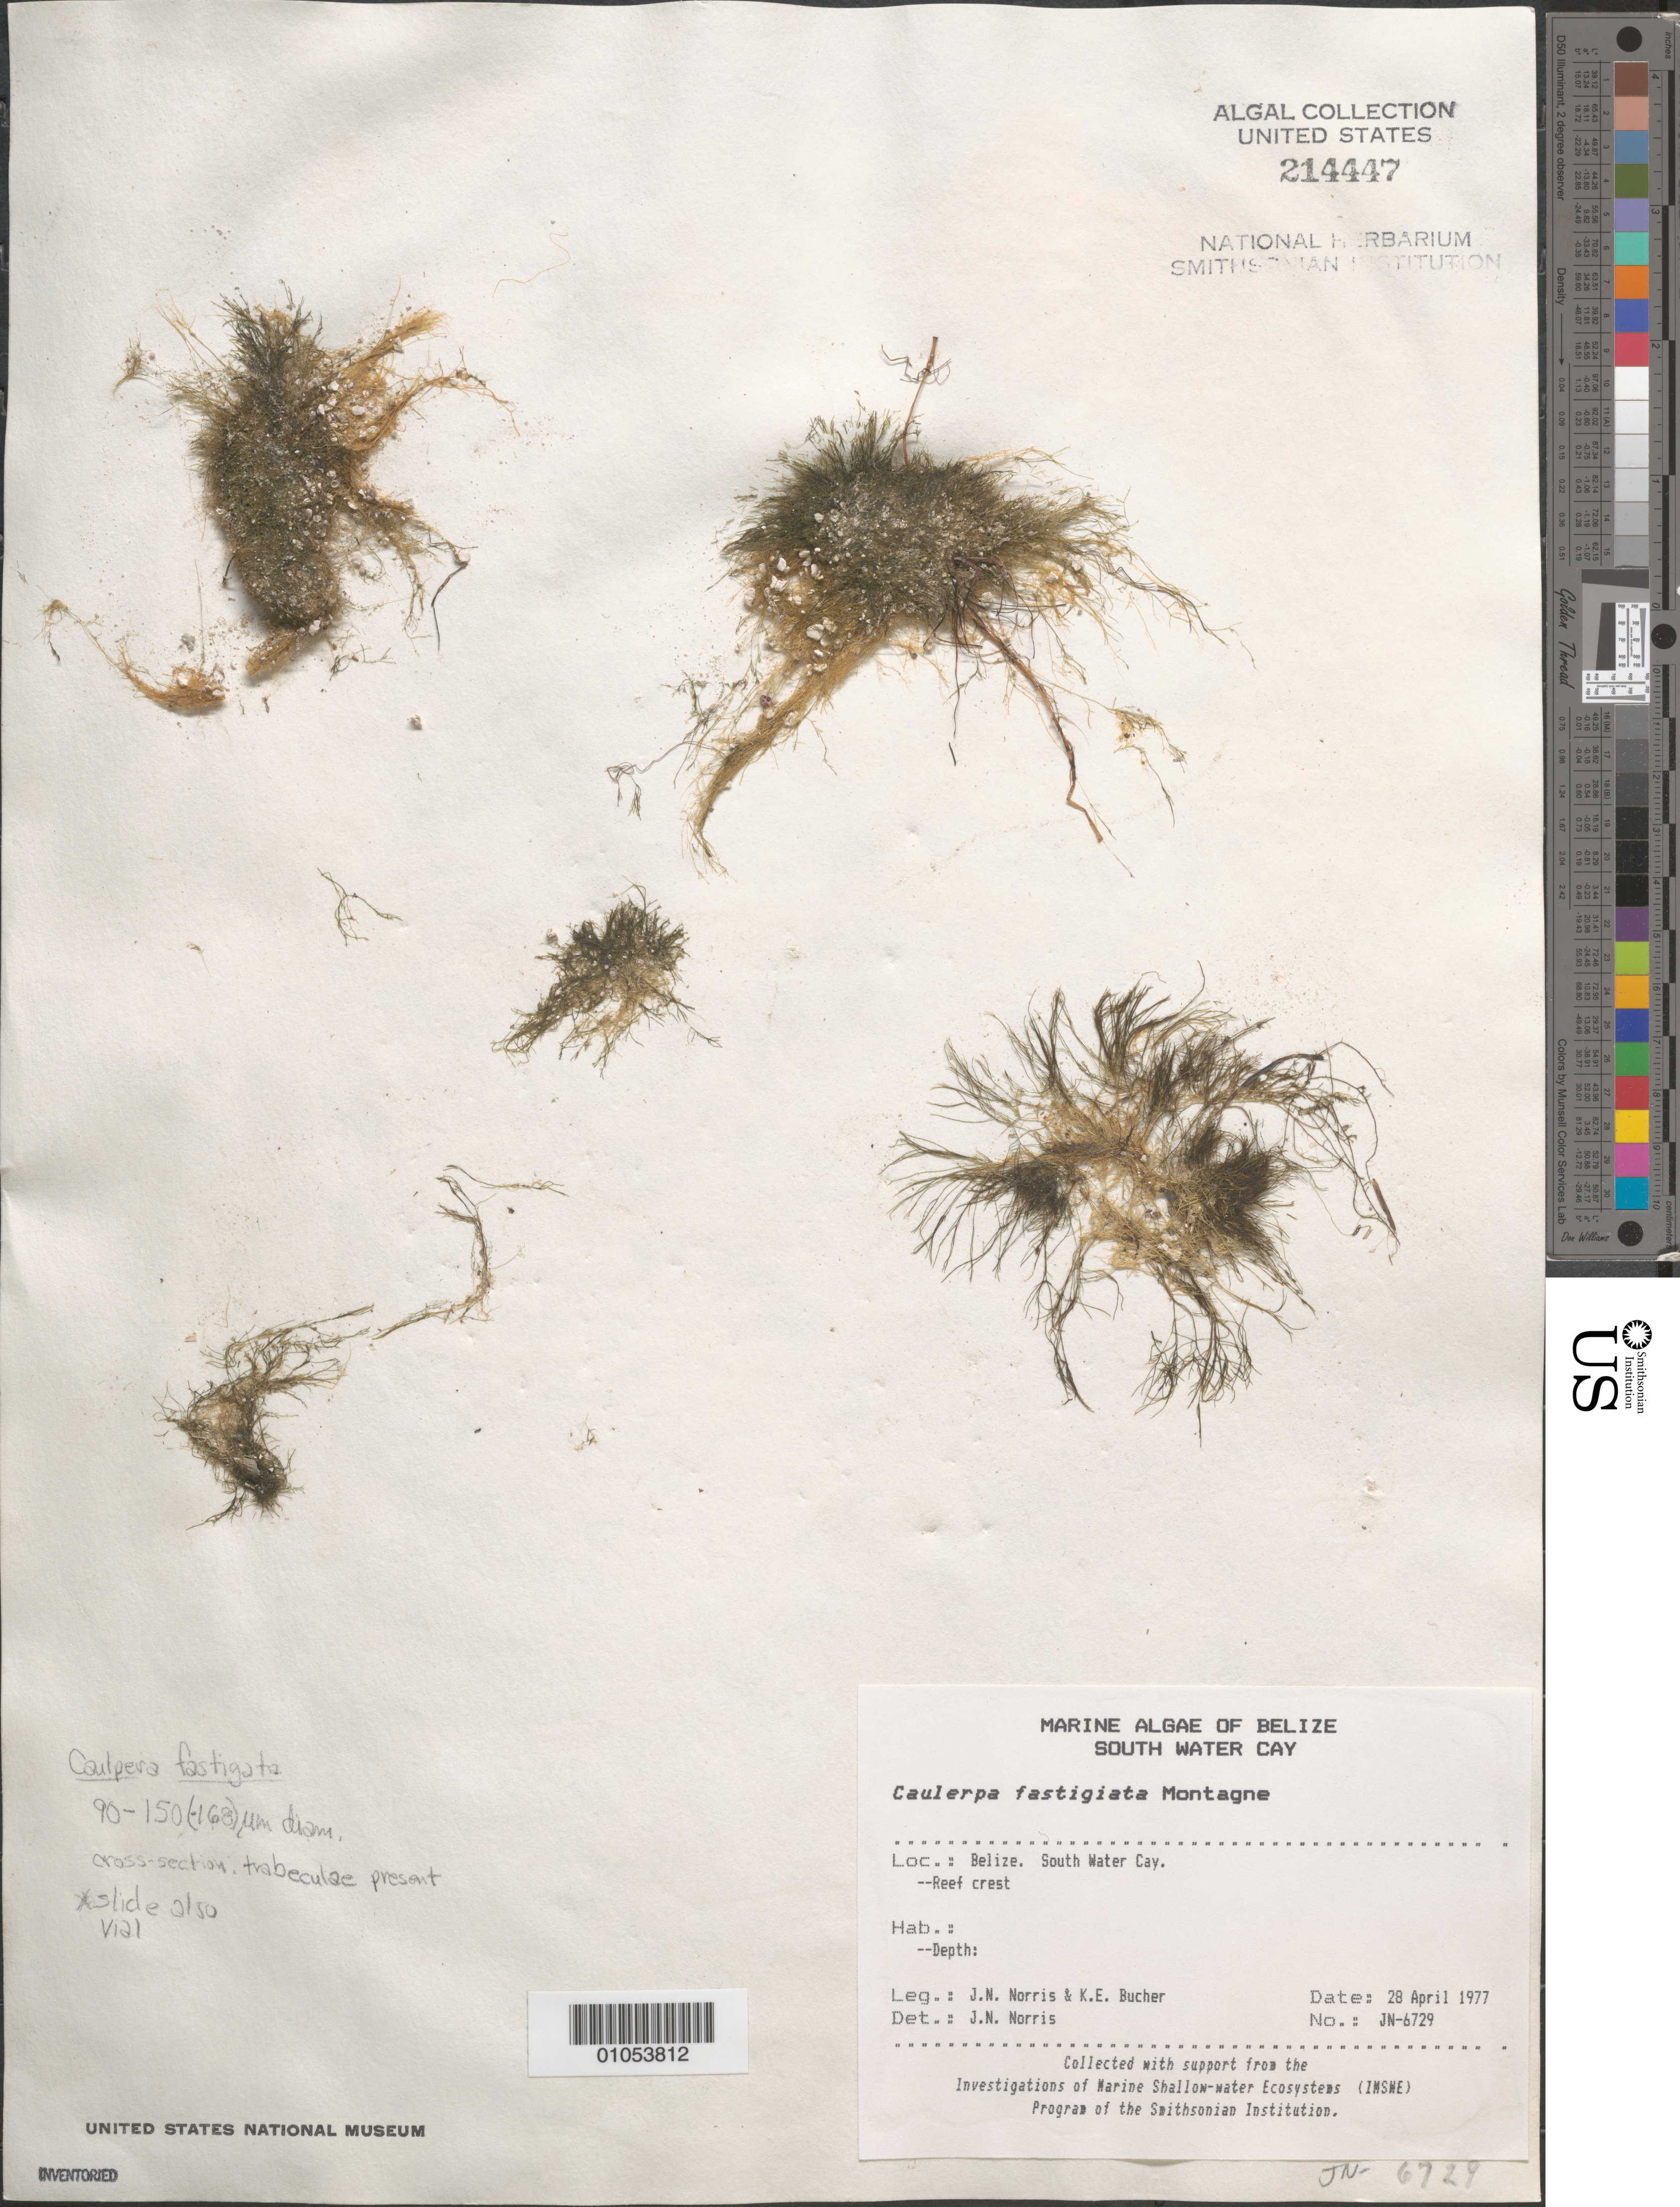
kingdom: Plantae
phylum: Chlorophyta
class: Ulvophyceae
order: Bryopsidales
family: Caulerpaceae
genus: Caulerpa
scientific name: Caulerpa fastigiata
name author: Mont.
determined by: Norris, James N.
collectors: J. N. Norris & K. E. Bucher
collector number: JN-6729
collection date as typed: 28 Apr 1977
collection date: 1977-04-28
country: Belize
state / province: Stann Creek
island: South Water Cay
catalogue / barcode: US 214447